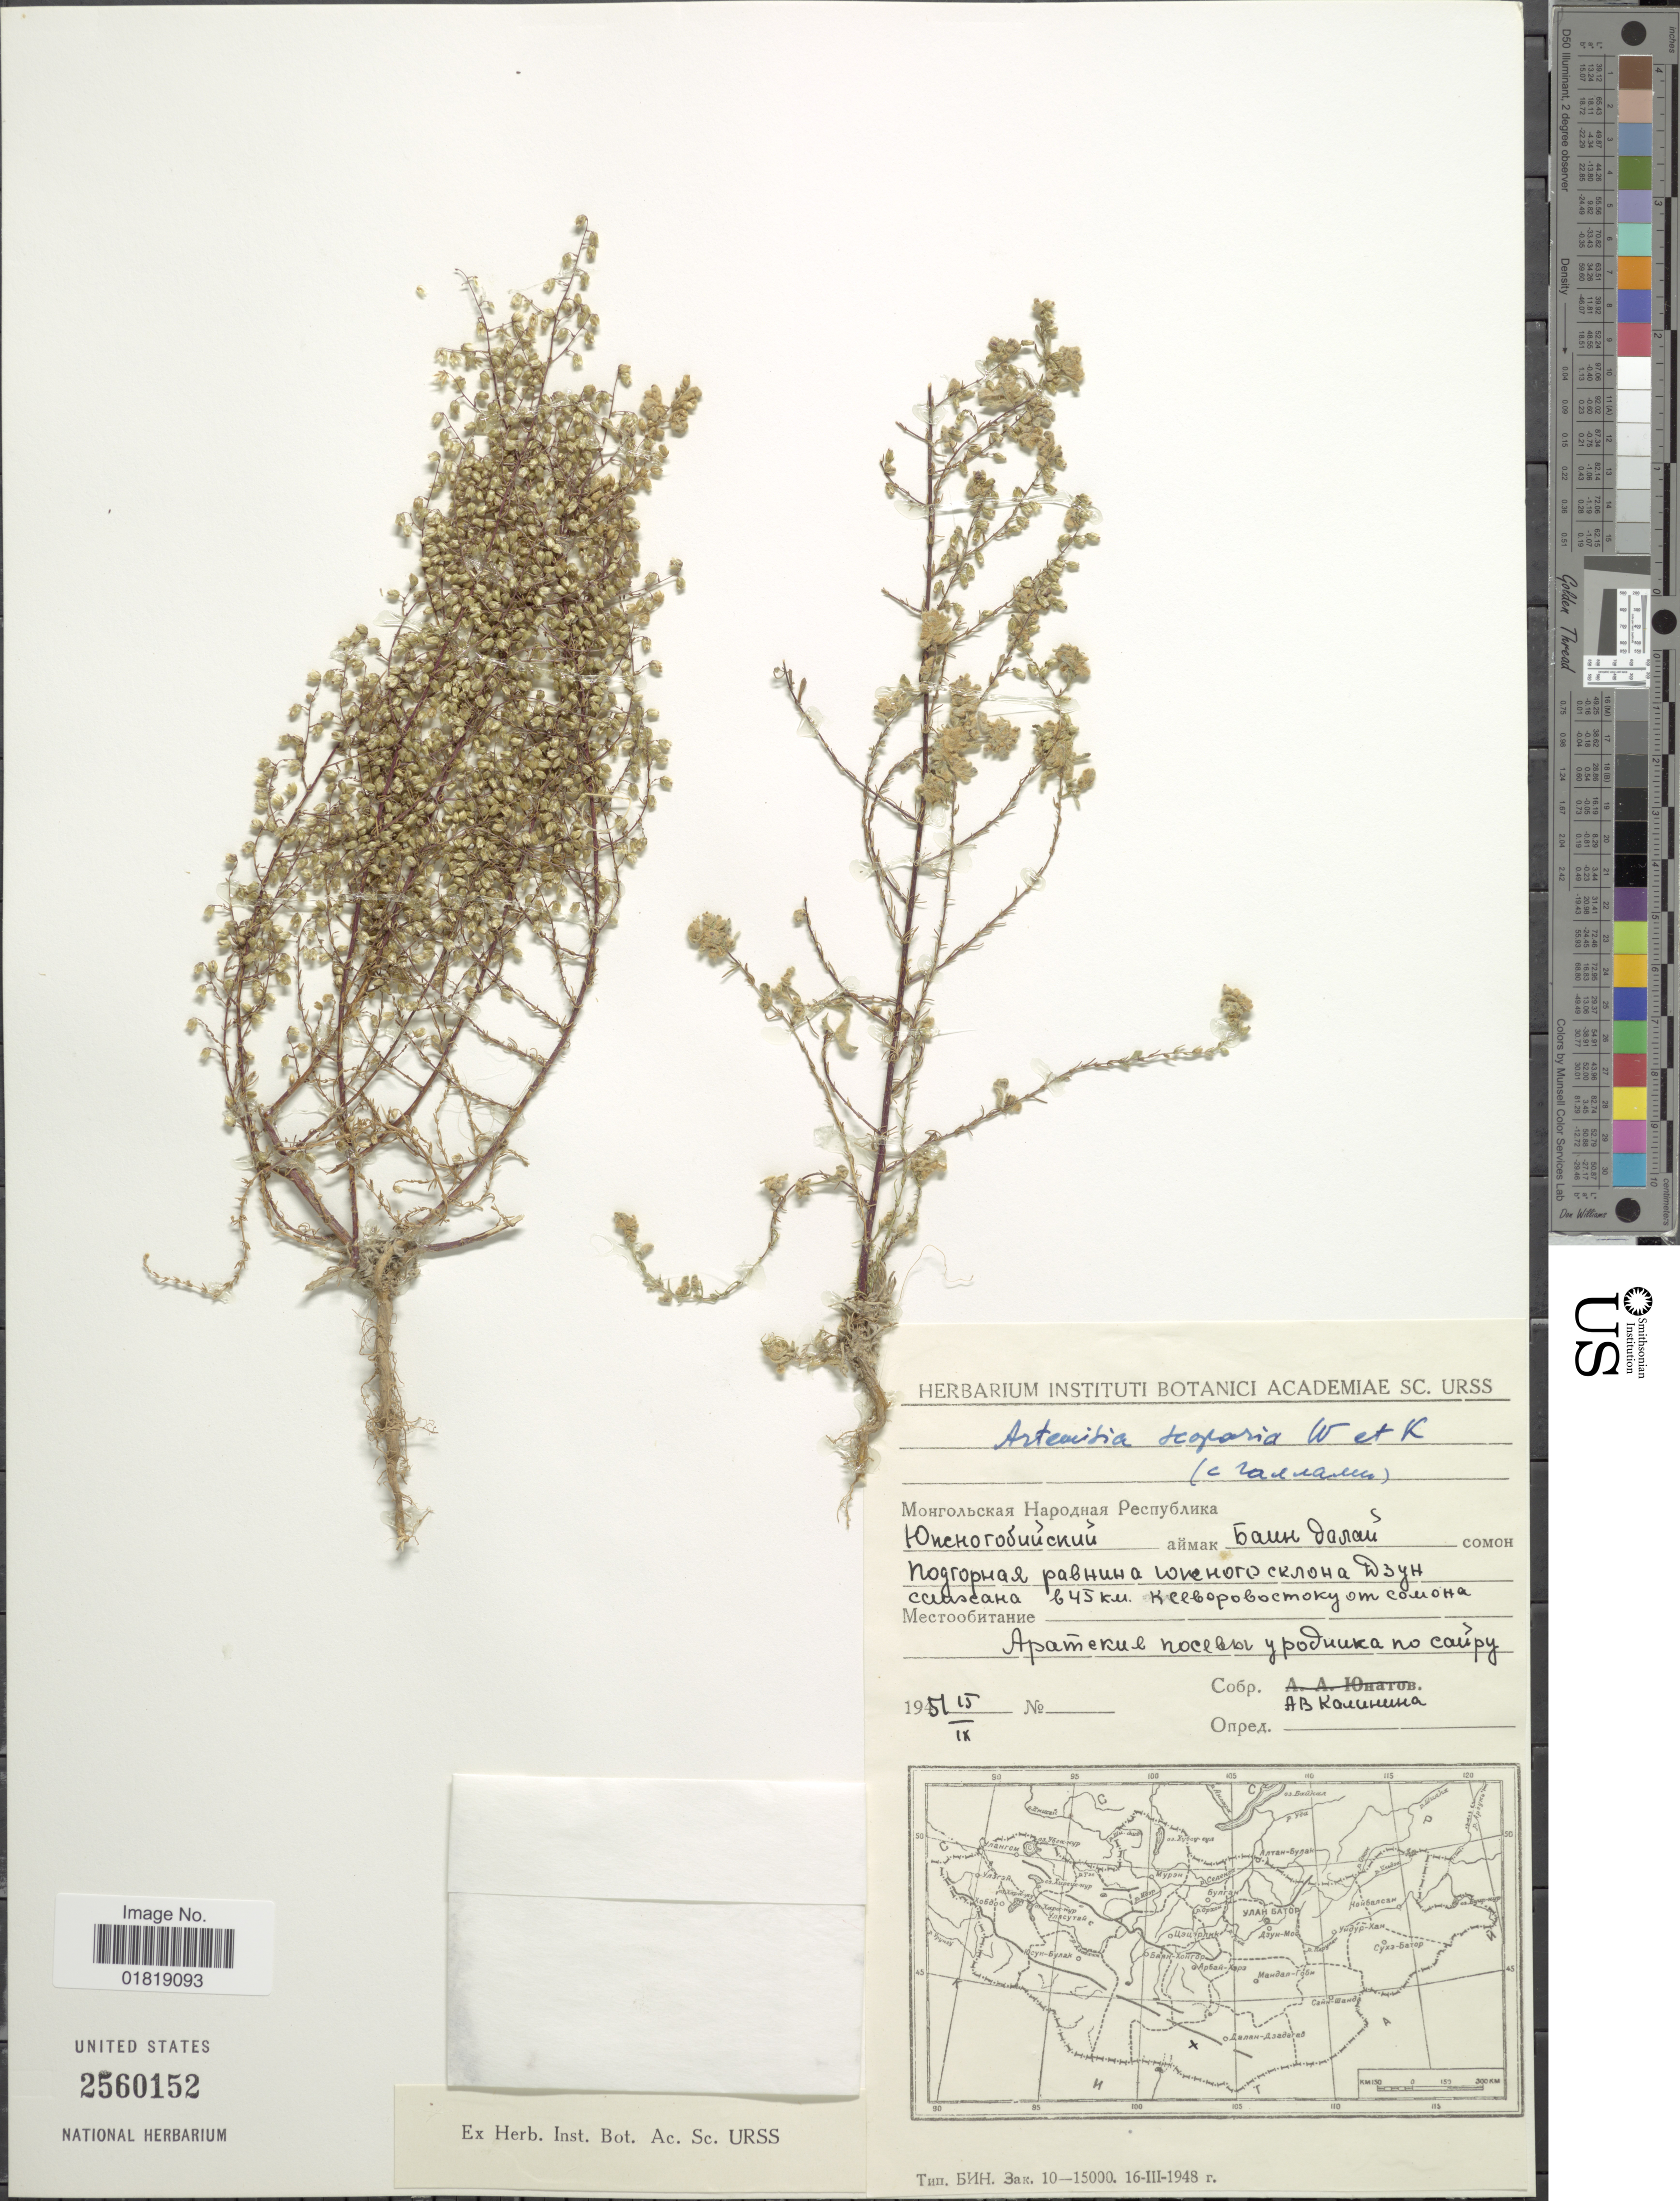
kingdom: Plantae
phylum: Tracheophyta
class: Magnoliopsida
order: Asterales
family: Asteraceae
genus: Artemisia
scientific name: Artemisia scoparia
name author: Waldst. & Kit.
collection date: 1951-09-15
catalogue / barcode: US 2560152